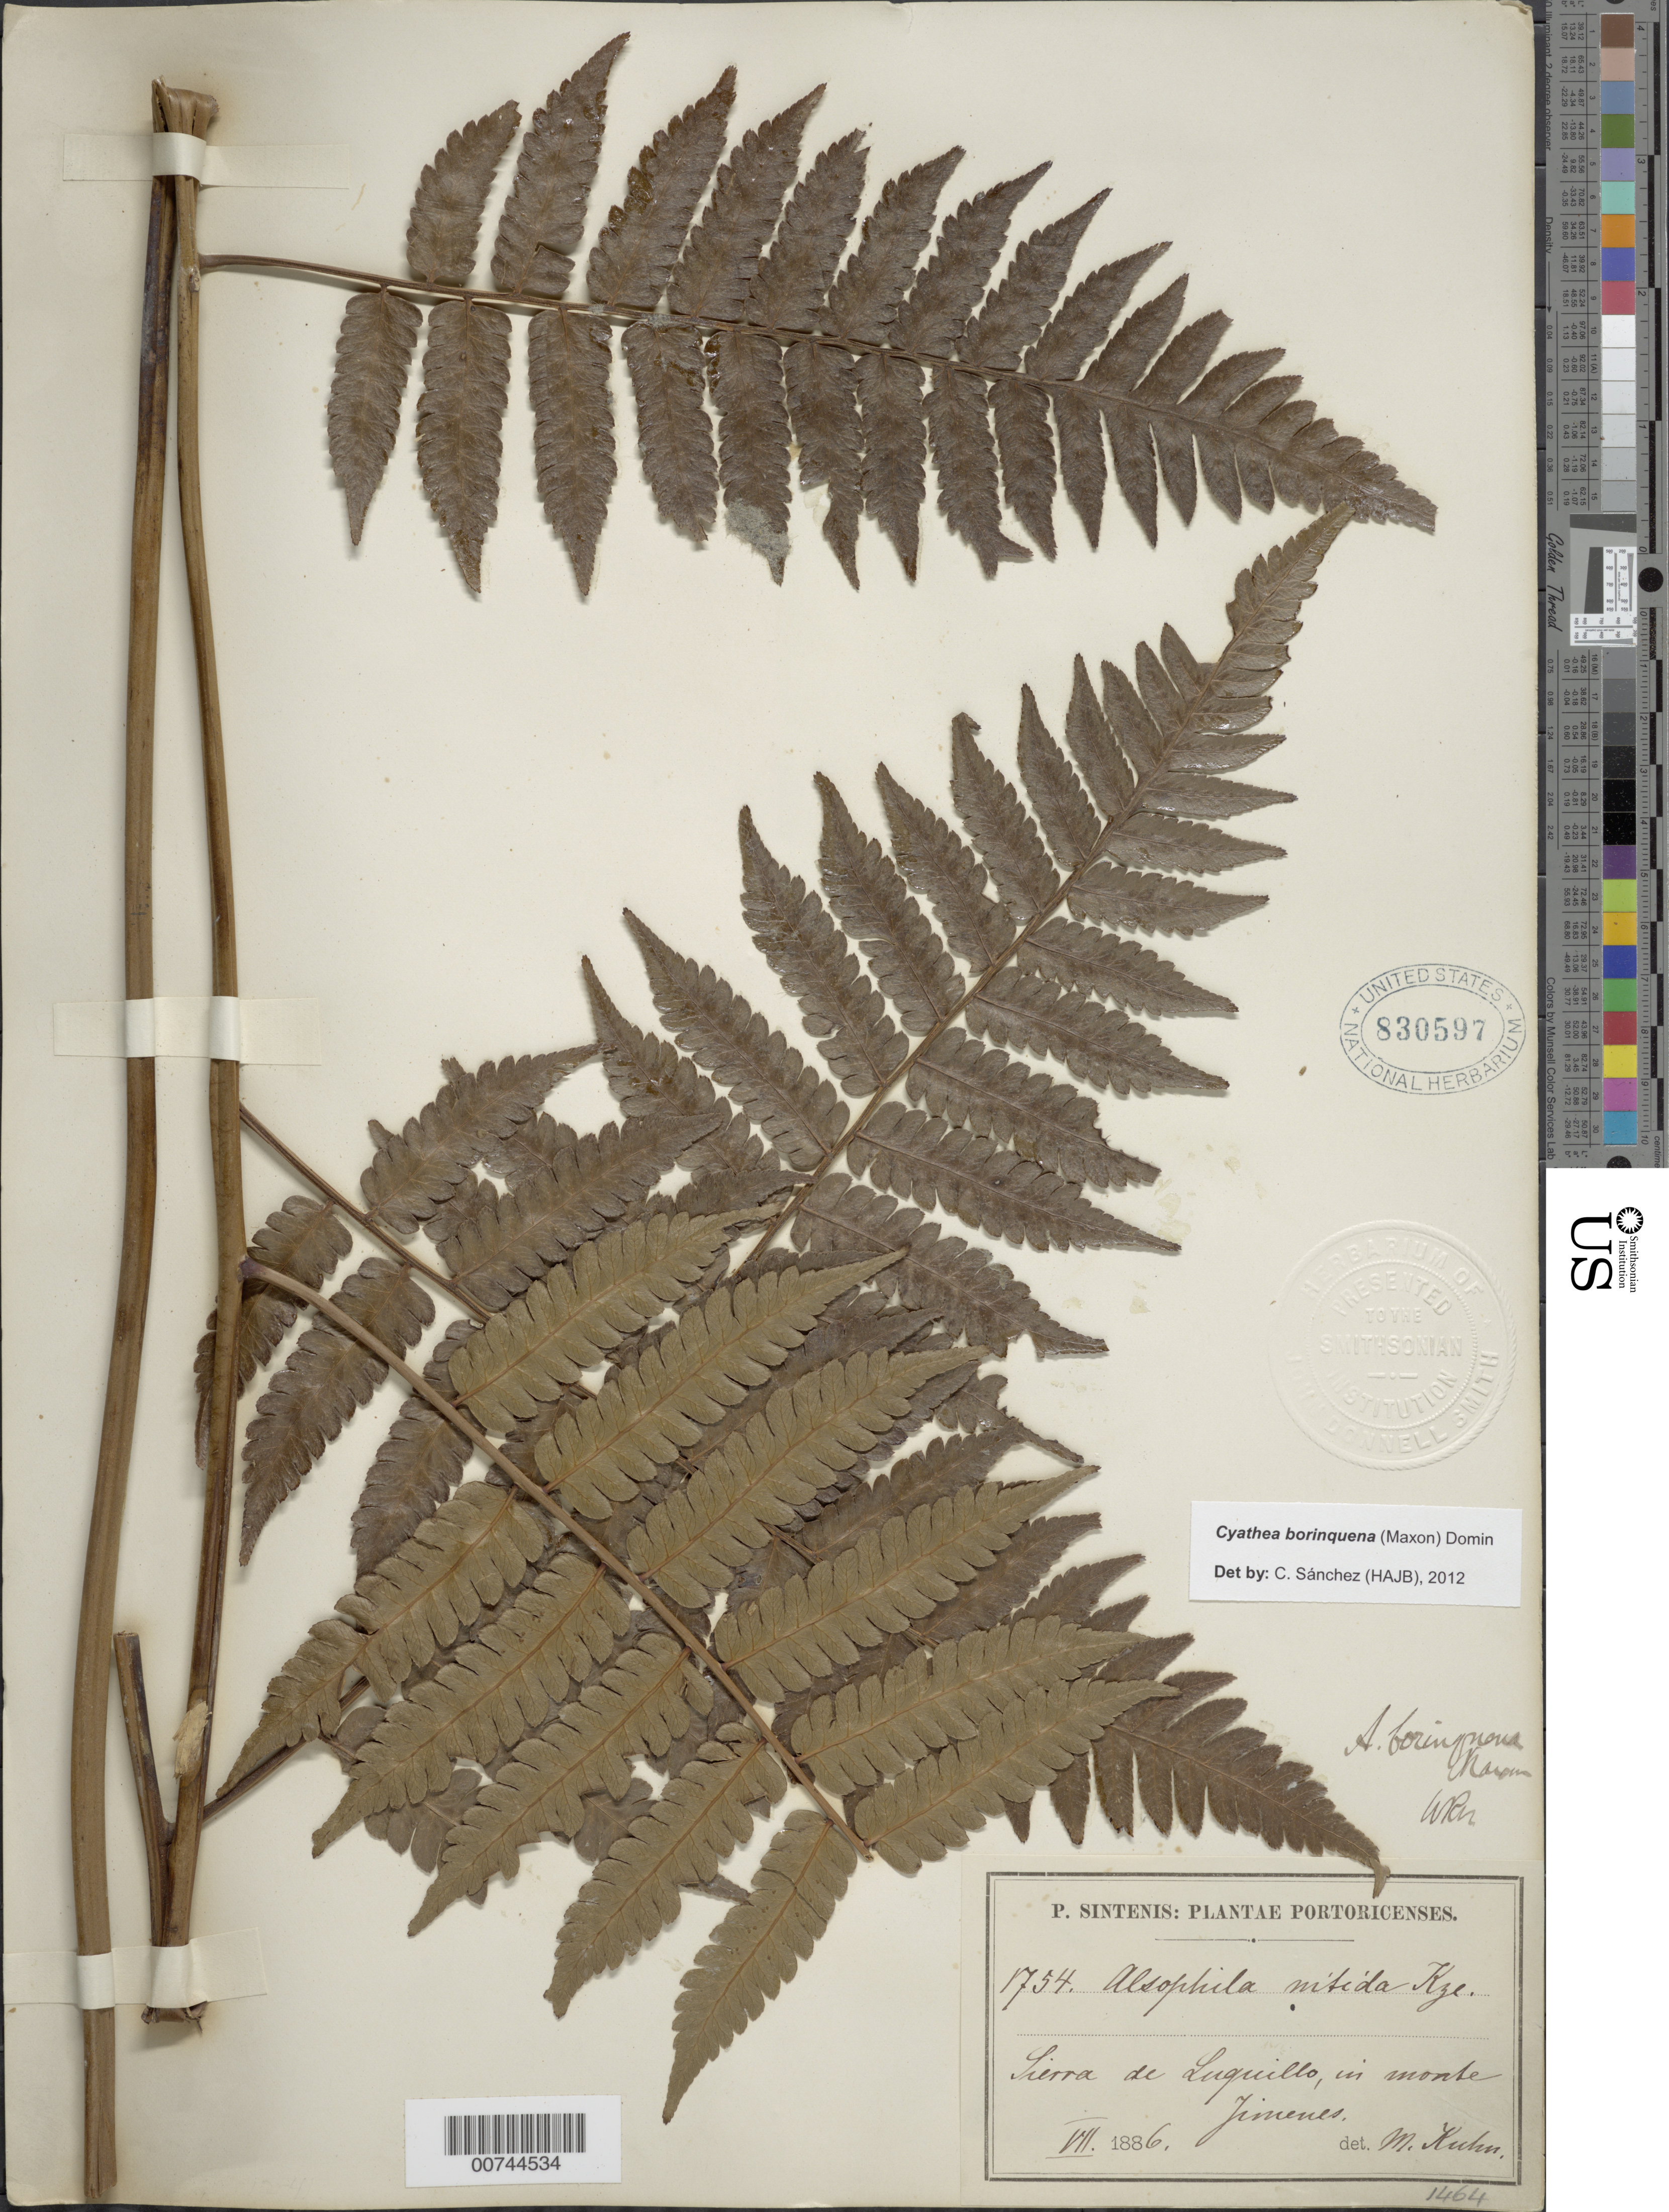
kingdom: Plantae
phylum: Tracheophyta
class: Polypodiopsida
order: Cyatheales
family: Cyatheaceae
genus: Cyathea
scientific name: Cyathea borinquena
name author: (Maxon) Domin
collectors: P. Sintenis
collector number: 1754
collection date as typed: Jul 1886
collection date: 1886-07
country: Puerto Rico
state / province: Luquillo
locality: Sierra de Luquillo, in monte Jimenes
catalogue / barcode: US 830597